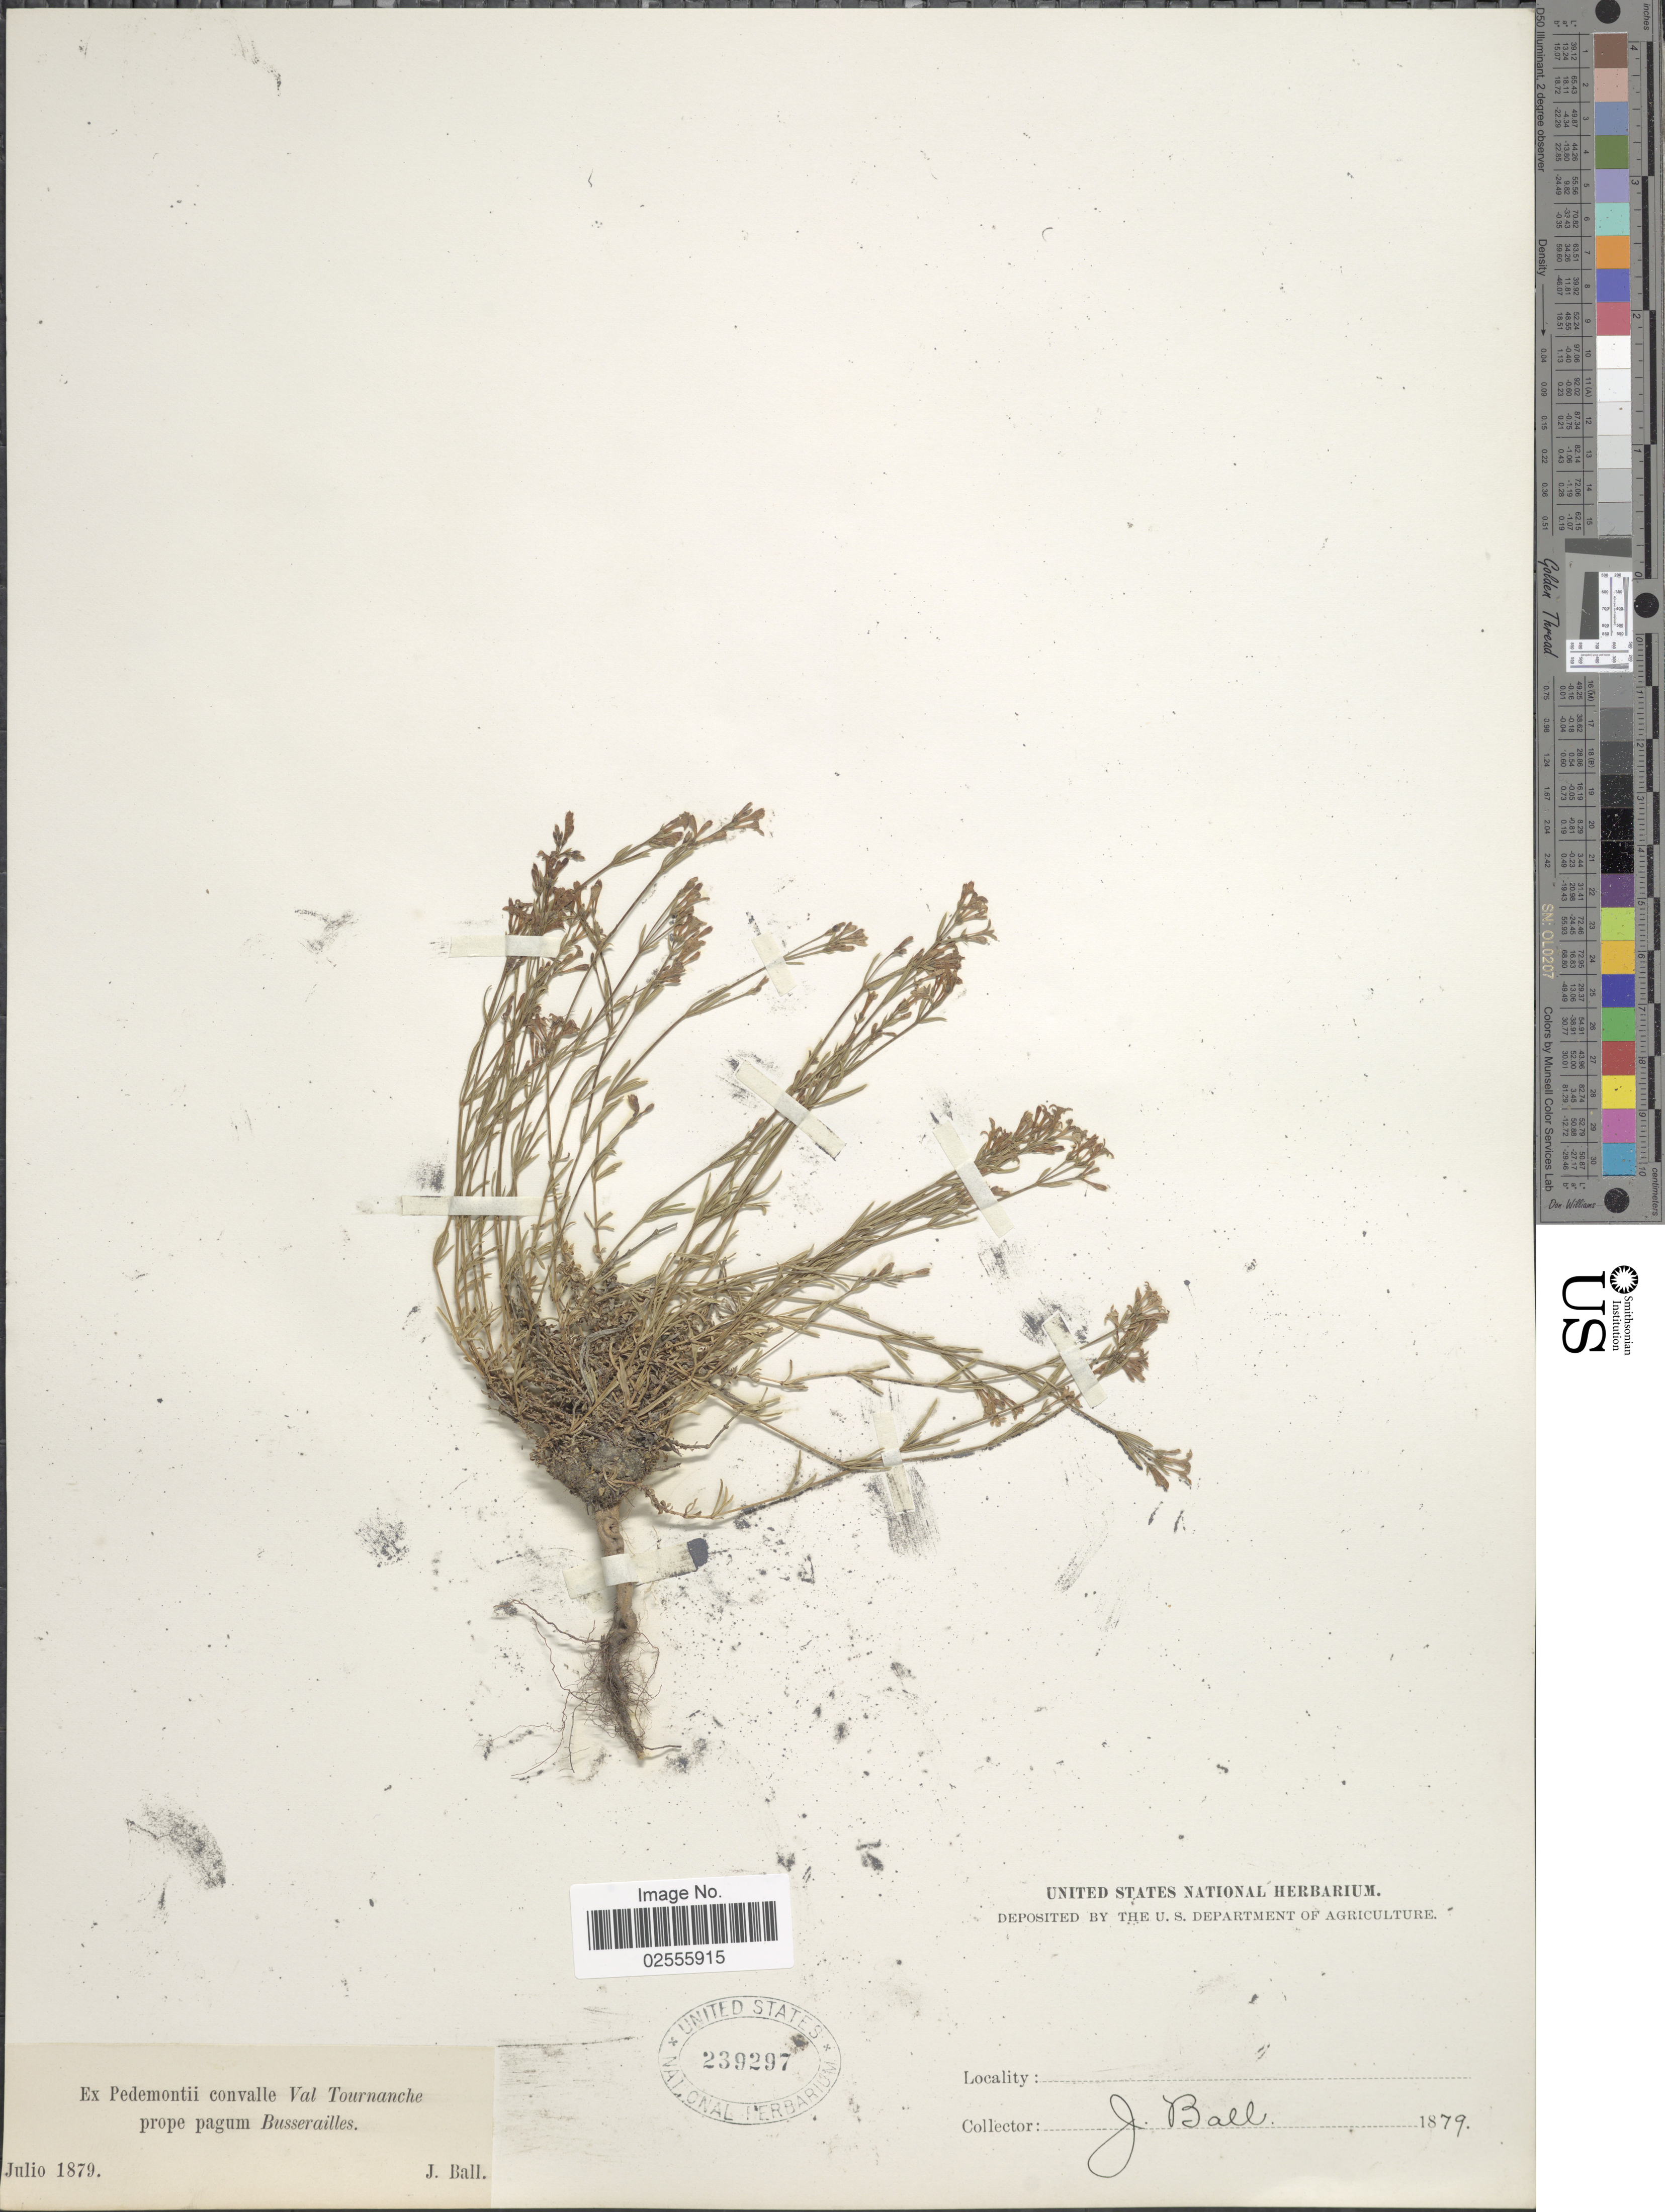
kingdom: Plantae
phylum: Tracheophyta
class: Magnoliopsida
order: Gentianales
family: Rubiaceae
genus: Asperula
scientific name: Asperula sp.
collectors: J. Ball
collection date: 1879-07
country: Italy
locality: Ex Pedemontii convalle Val Tournanche prope pagum Busserailles.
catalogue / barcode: US 239297